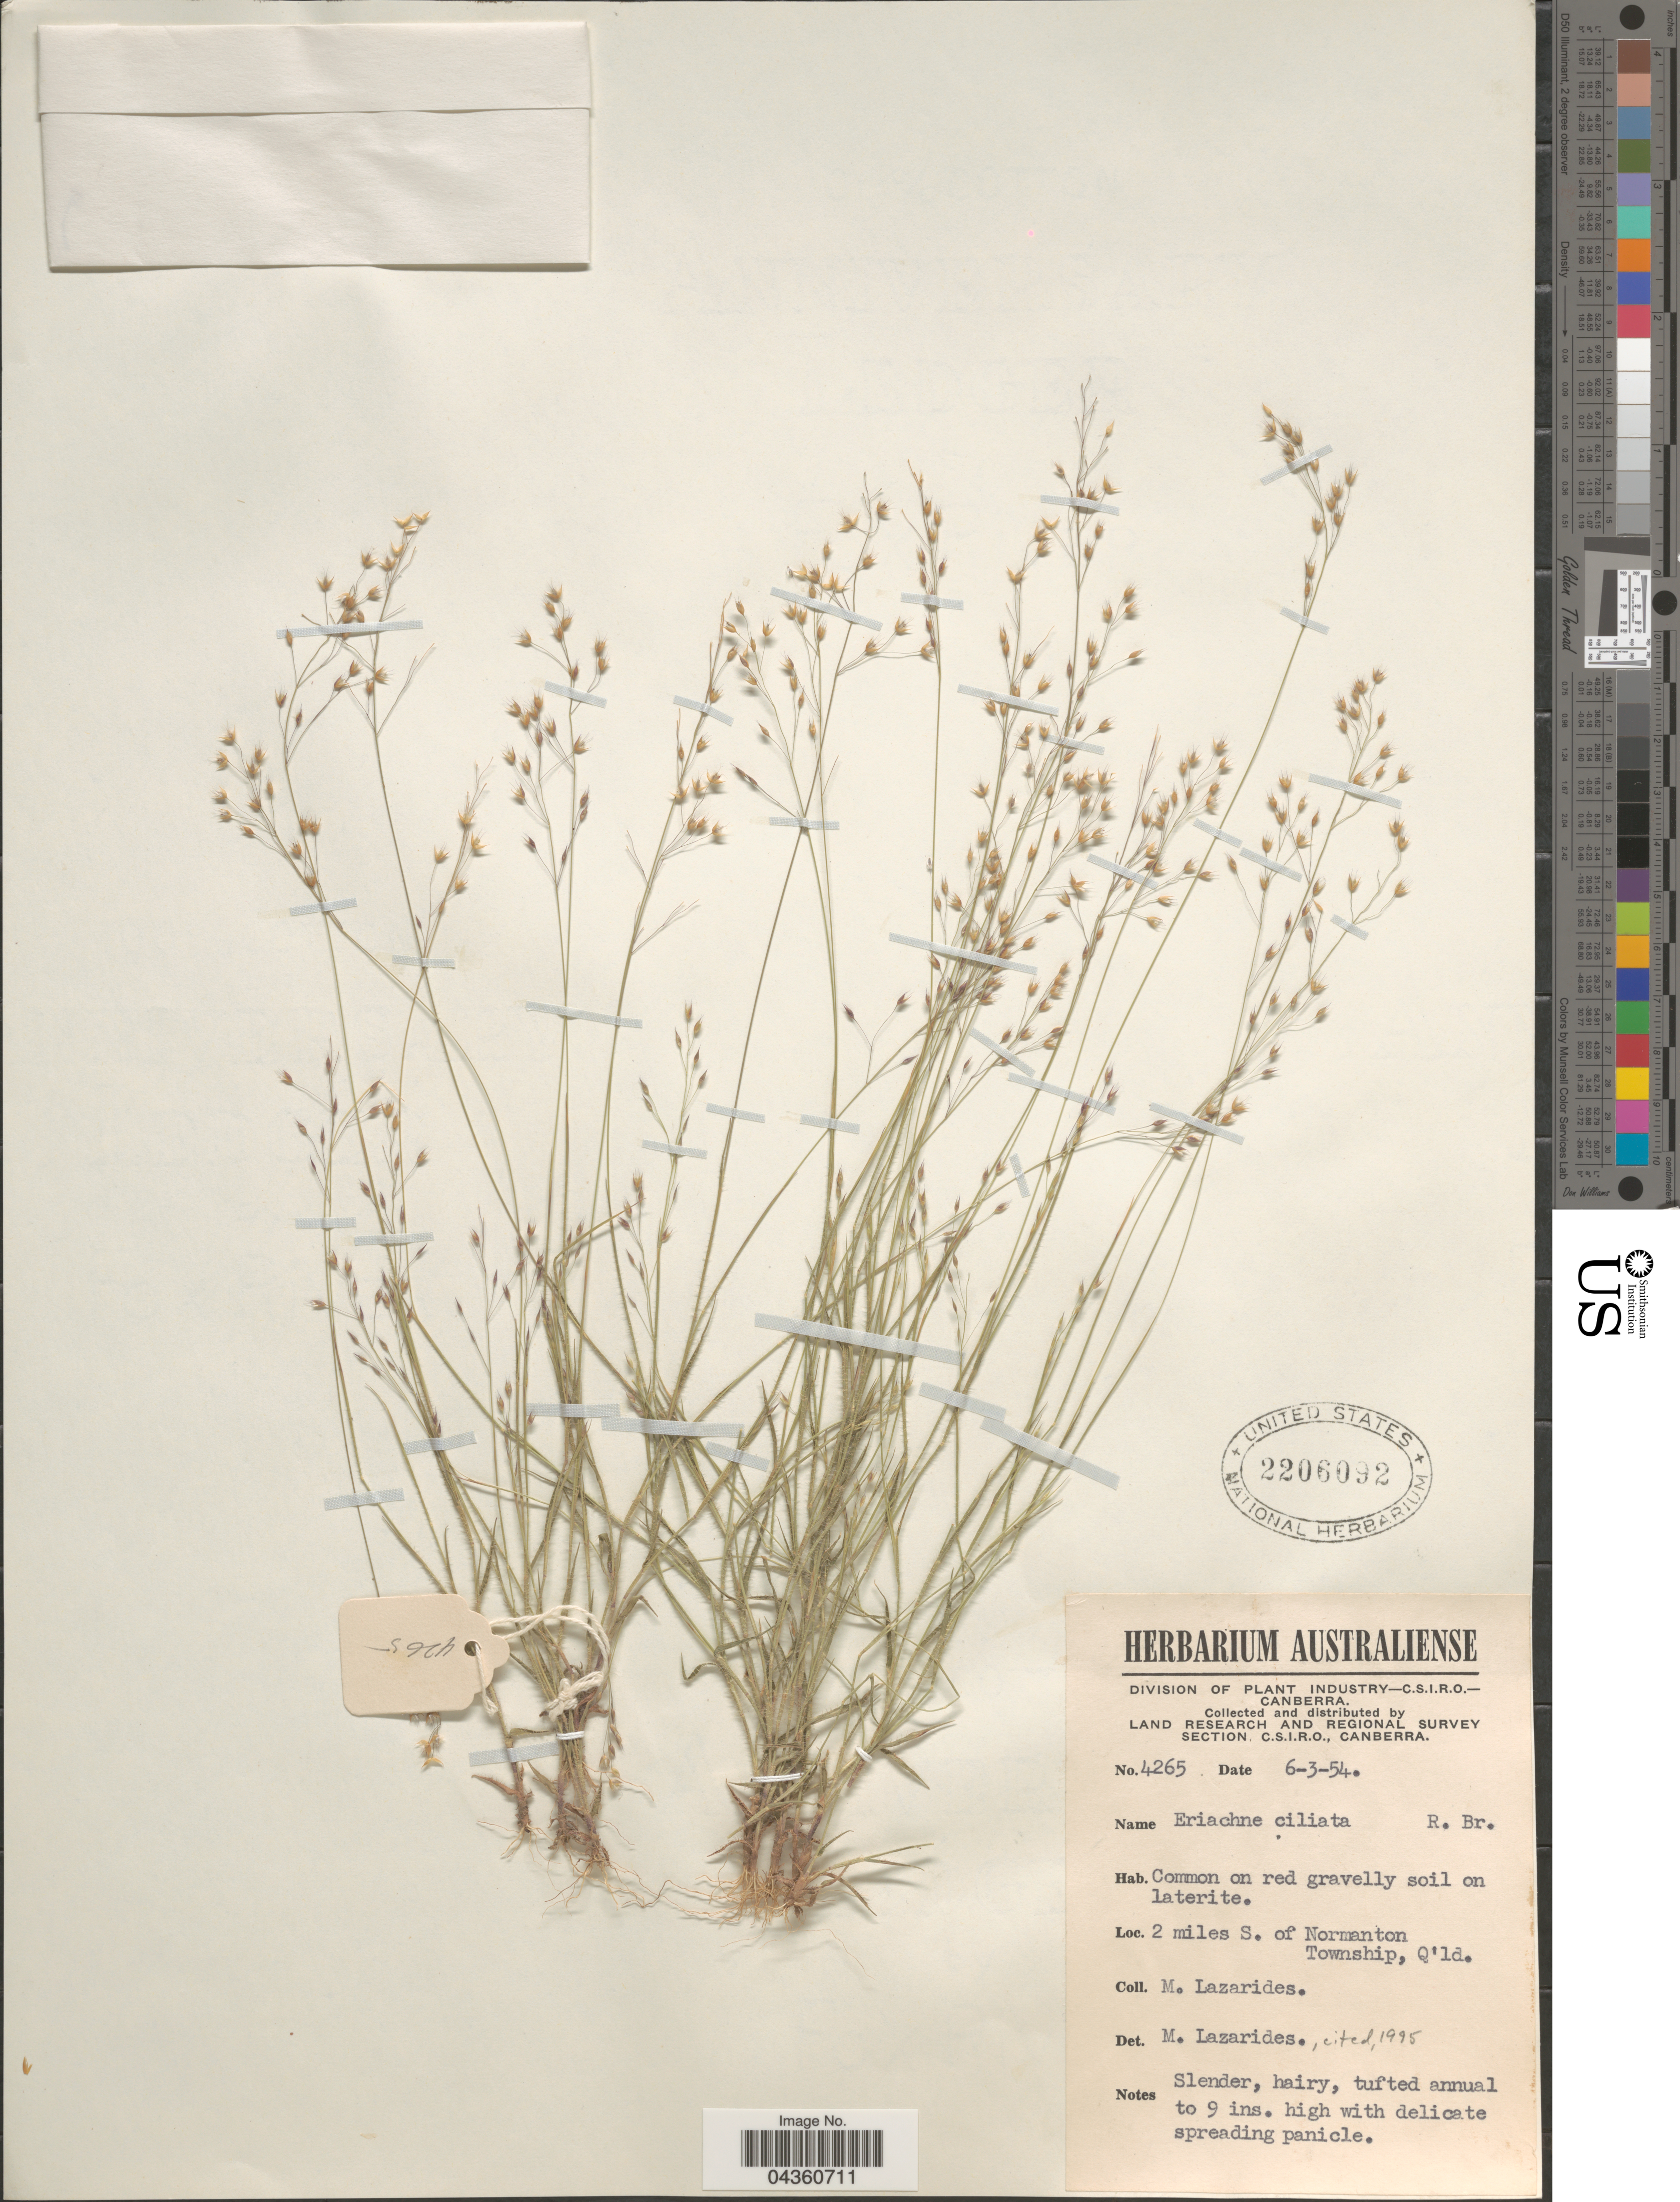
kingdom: Plantae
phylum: Tracheophyta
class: Liliopsida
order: Poales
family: Poaceae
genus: Eriachne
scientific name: Eriachne ciliata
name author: R. Br.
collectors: M. Lazarides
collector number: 4265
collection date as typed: Transcribed d/m/y: 6/3/54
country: Australia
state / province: Queensland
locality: Land Research and Regional Survey Section. Common on red gravelly soil on laterite. 2 miles S. of Normanton Township.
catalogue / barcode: US 2206092